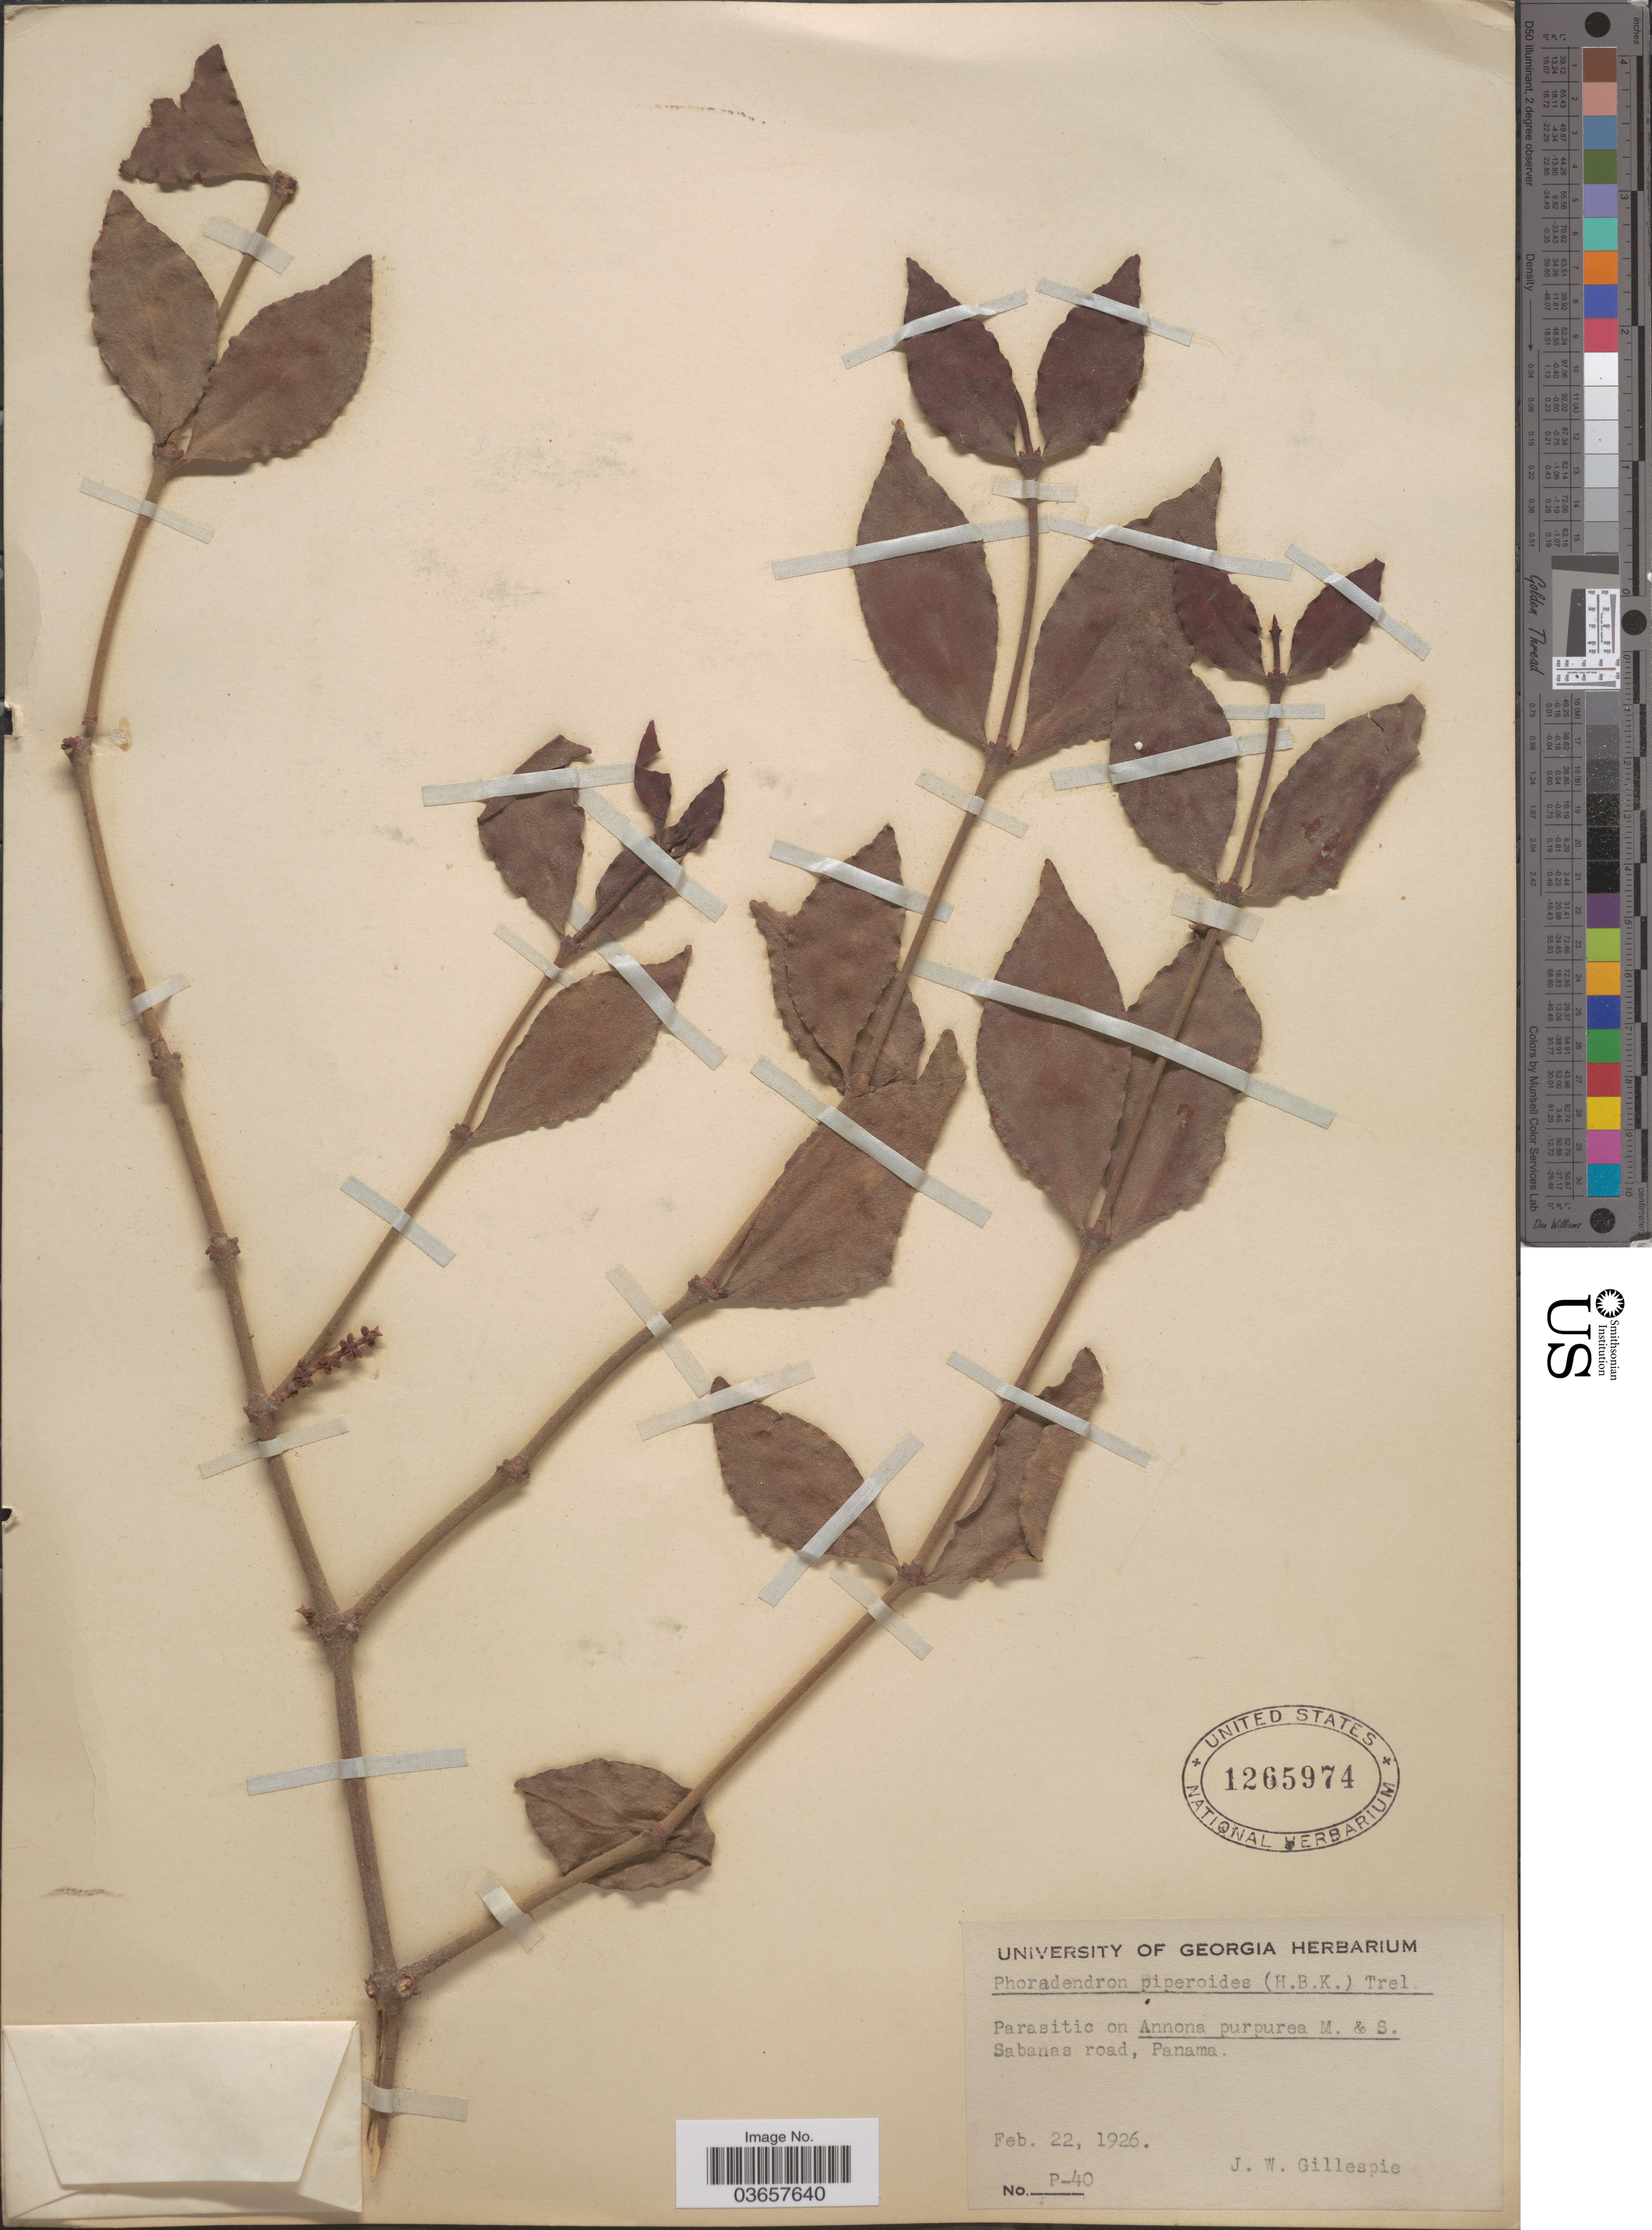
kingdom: Plantae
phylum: Tracheophyta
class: Magnoliopsida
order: Santalales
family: Viscaceae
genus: Phoradendron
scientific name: Phoradendron piperoides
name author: (Kunth) Trel.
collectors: J. W. Gillespie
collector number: P-40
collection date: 1926-02-22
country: Panama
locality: Sabanas road.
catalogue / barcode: US 1265974